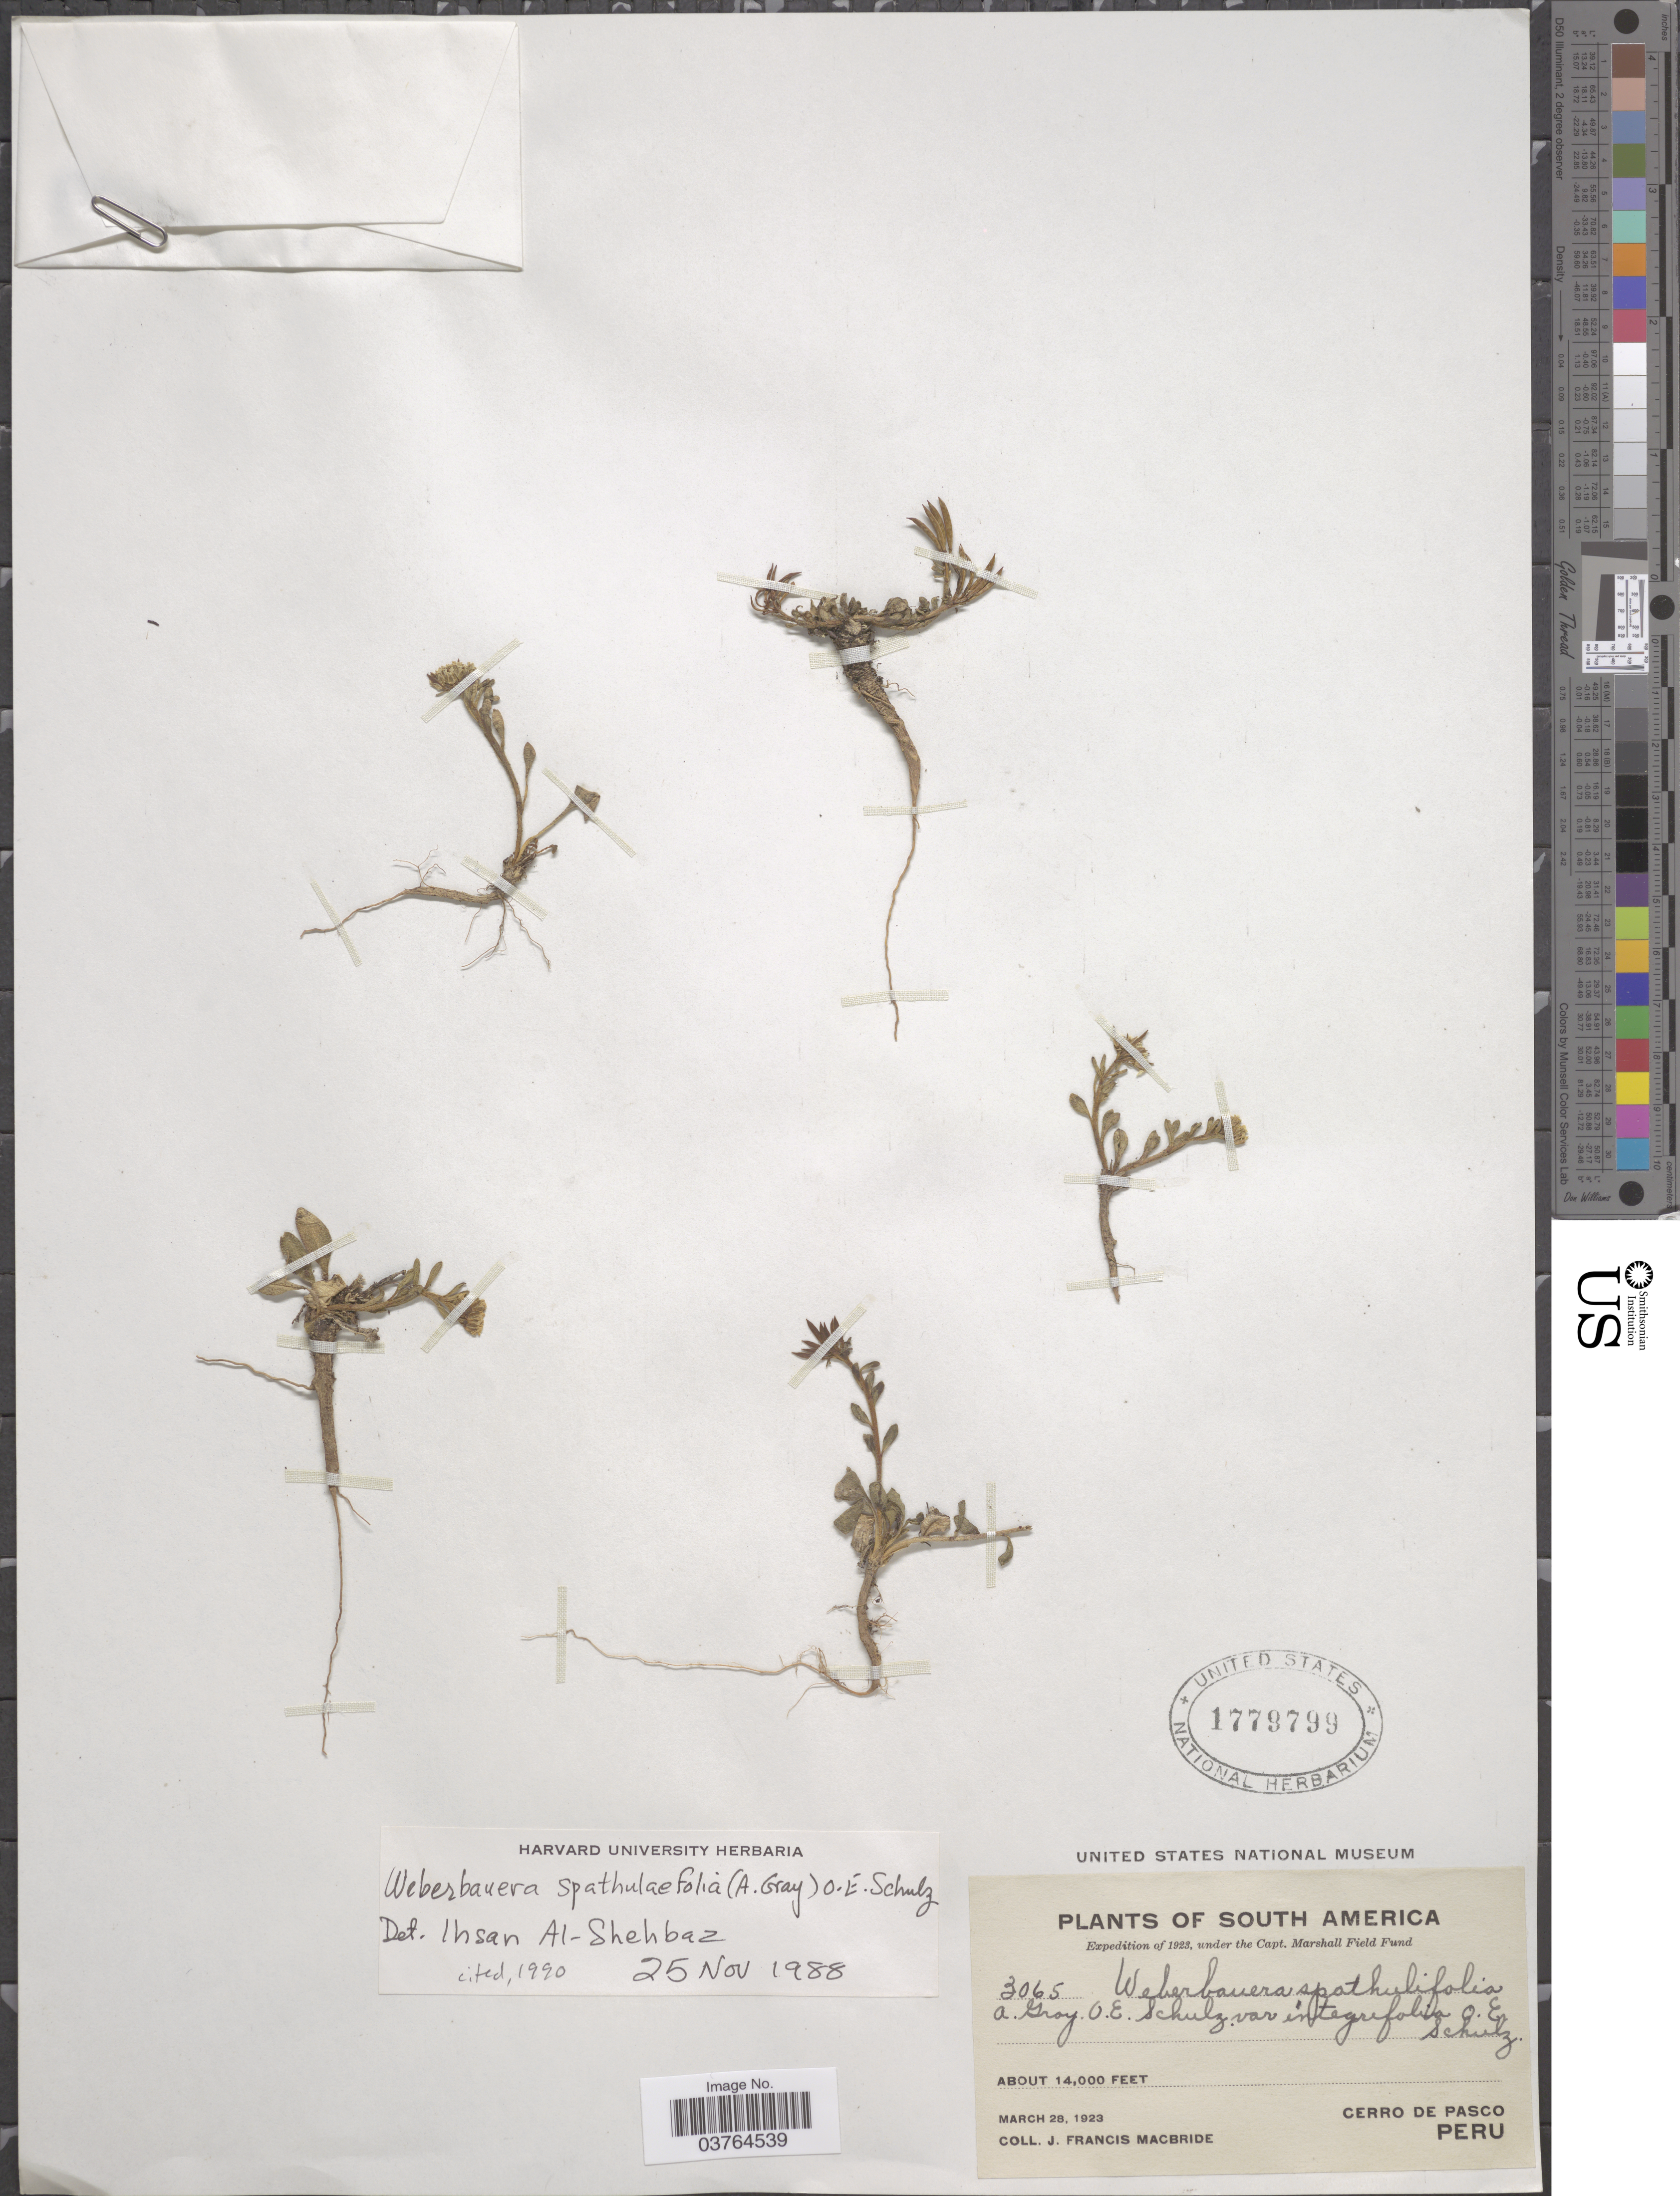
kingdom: Plantae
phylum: Tracheophyta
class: Magnoliopsida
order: Brassicales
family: Brassicaceae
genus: Weberbauera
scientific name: Weberbauera spathulifolia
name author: (A. Gray) O.E. Schulz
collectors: J. F. Macbride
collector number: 3065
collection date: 1923-03-28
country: Peru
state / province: Pasco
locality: Cerro de Pasco.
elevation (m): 4267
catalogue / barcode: US 1779799